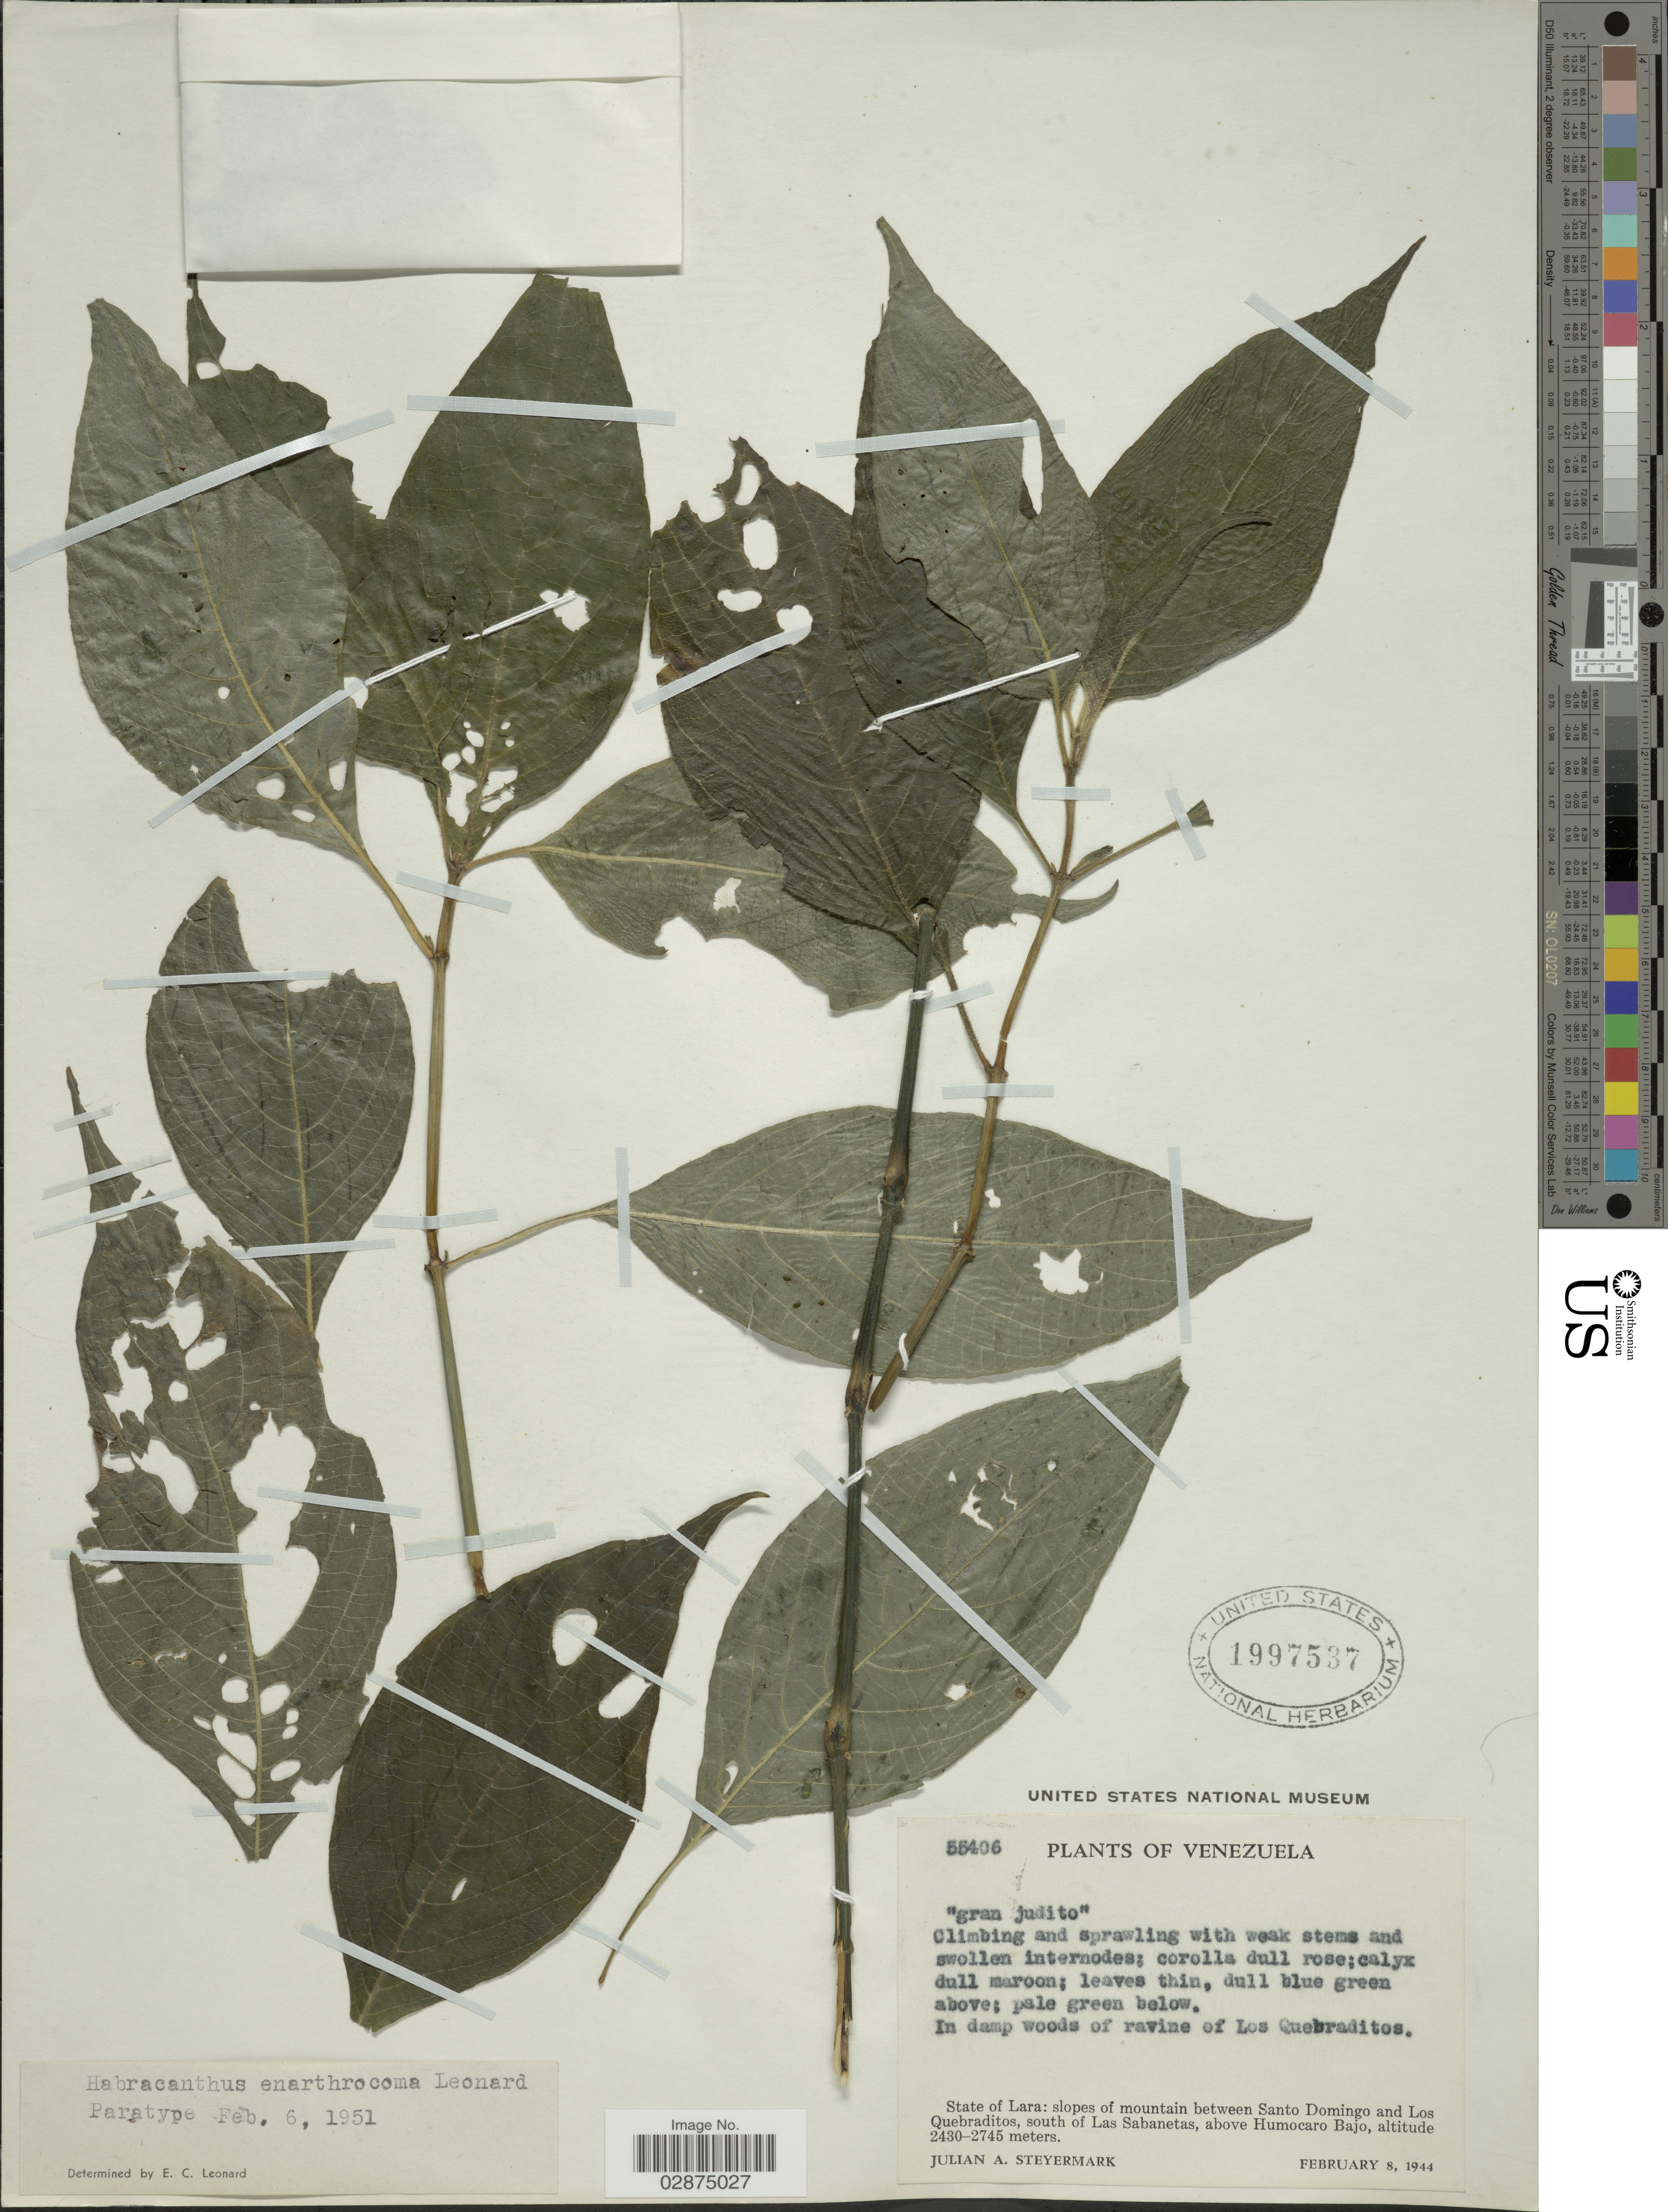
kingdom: Plantae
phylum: Tracheophyta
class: Magnoliopsida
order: Lamiales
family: Acanthaceae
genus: Habracanthus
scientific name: Habracanthus enarthrocoma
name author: Leonard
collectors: J. Steyermark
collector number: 55406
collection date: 1944-02-08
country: Venezuela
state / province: Lara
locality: State of Lara: slopes of mountain between Santo Domingo and Los Quebraditos, south of Las Sabanetas, above Humocaro Bajo.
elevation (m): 2430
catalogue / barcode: US 1997537